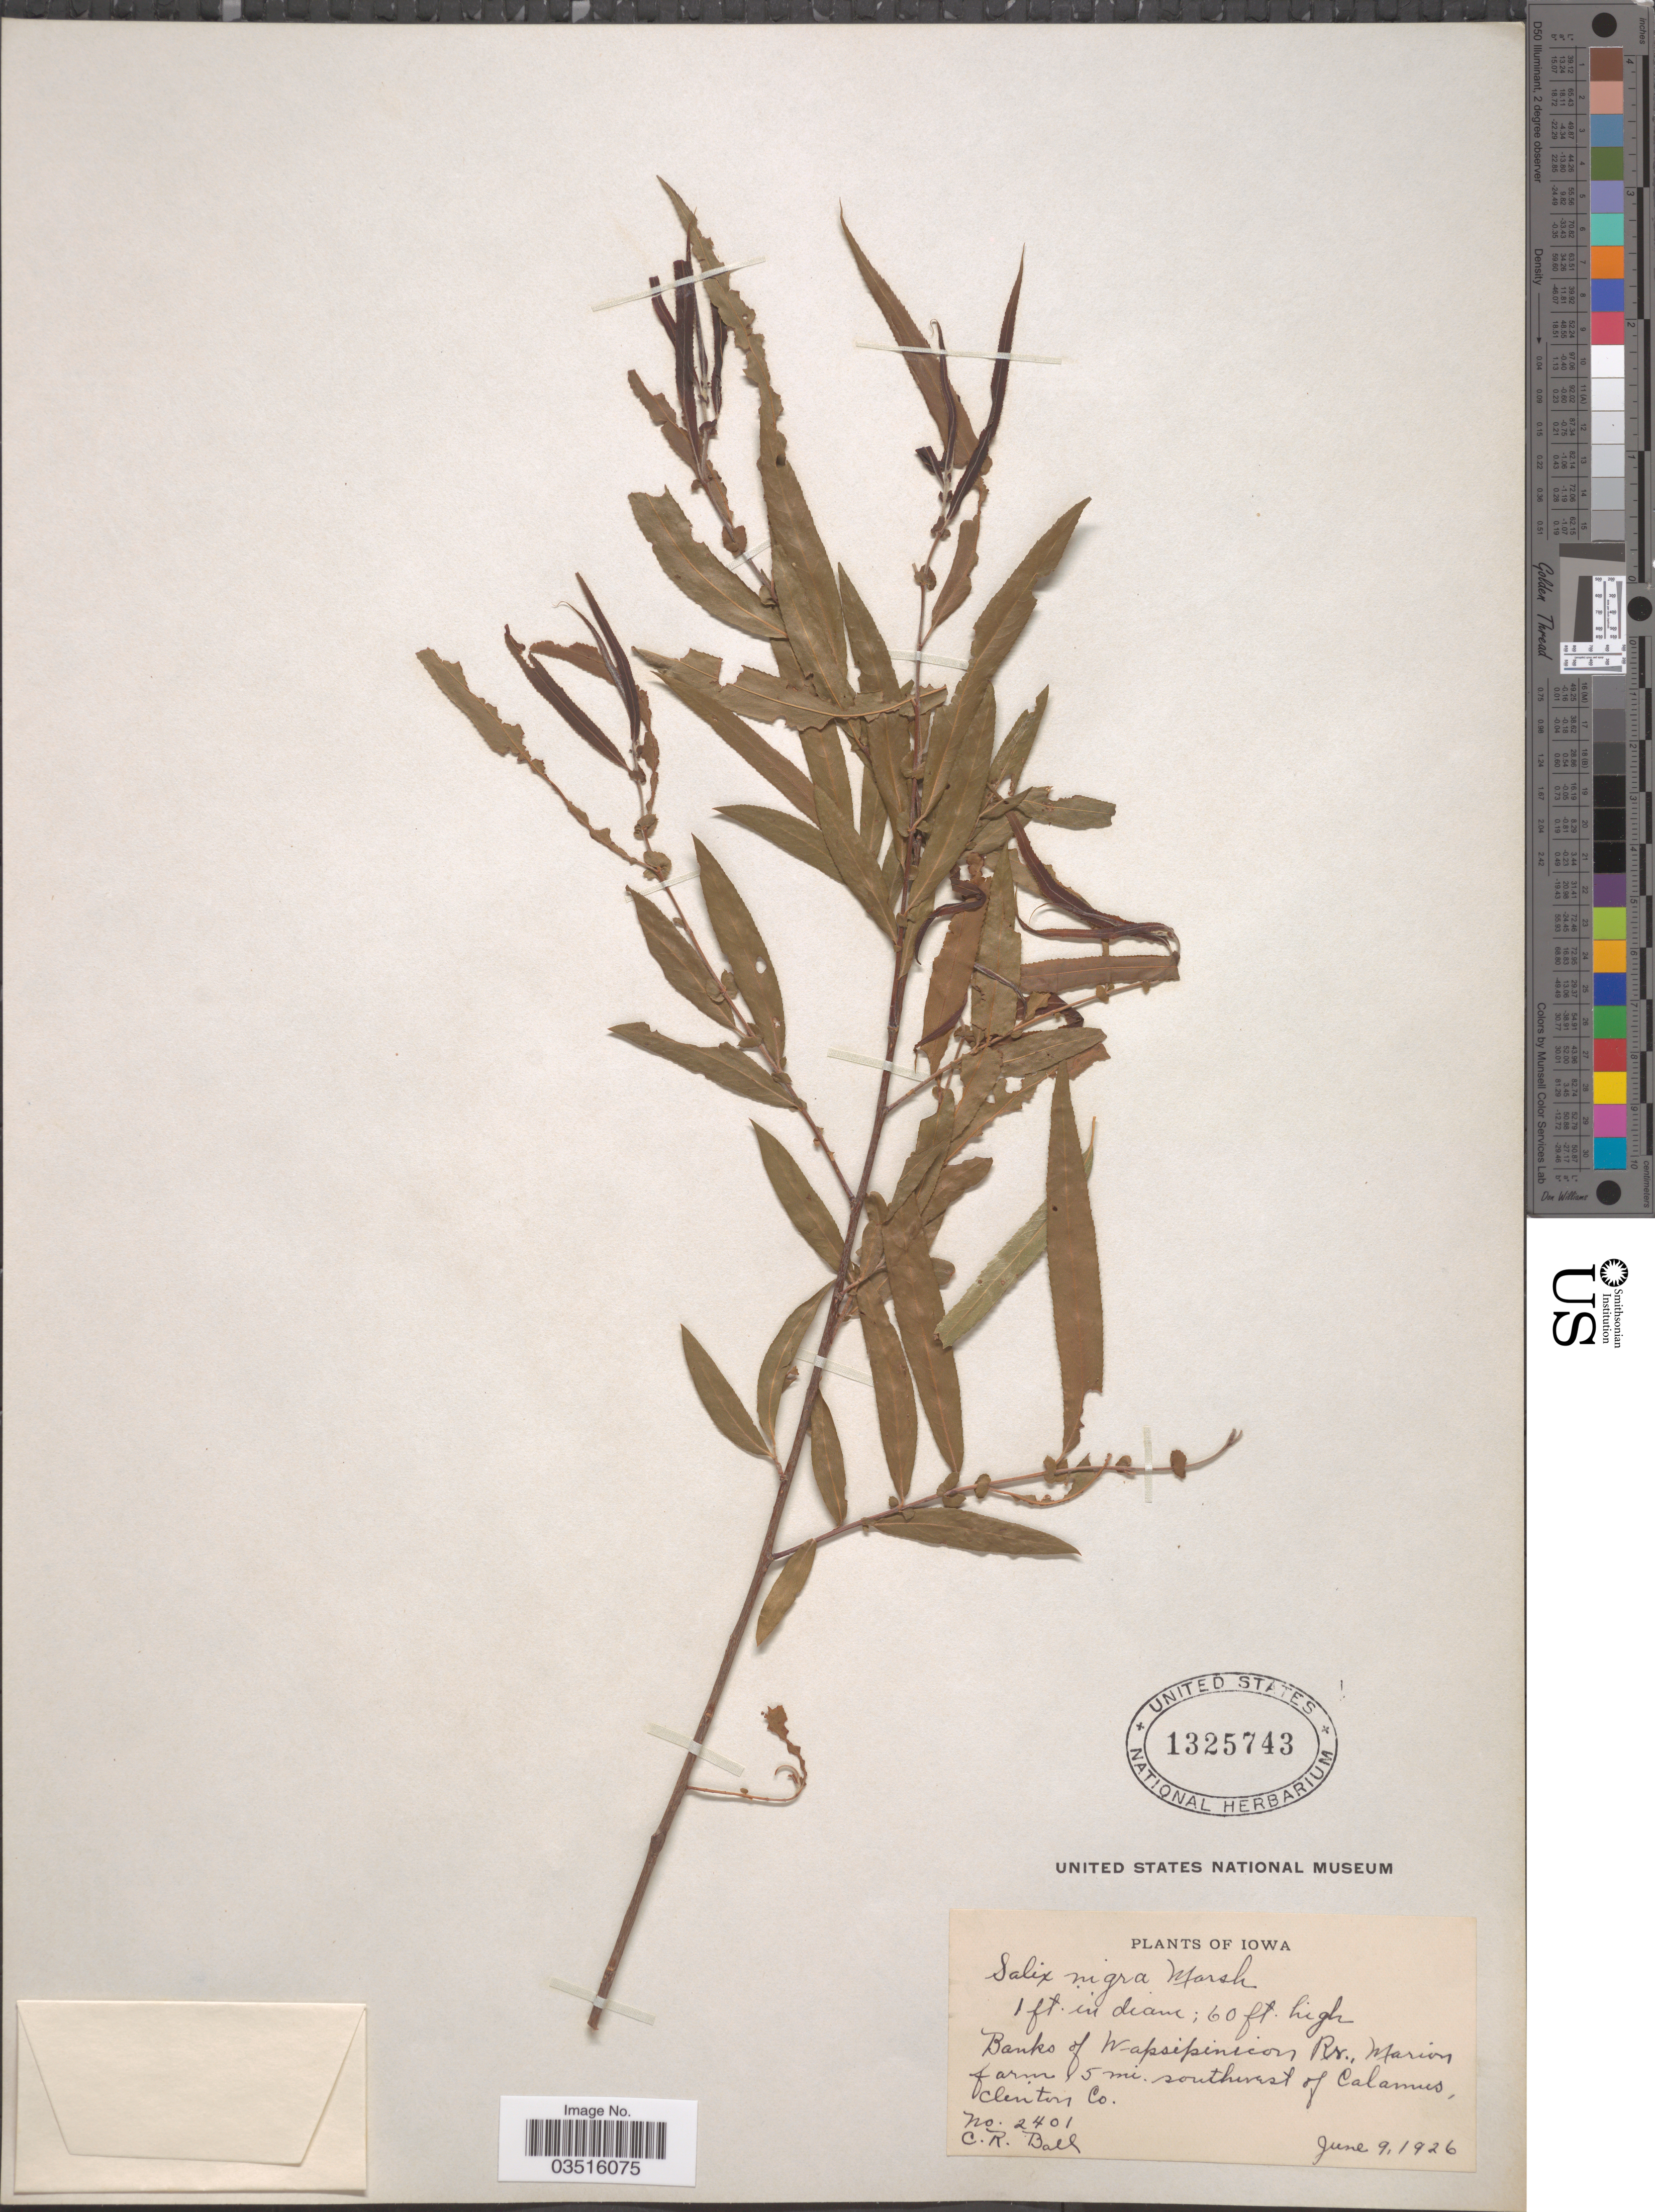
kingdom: Plantae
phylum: Tracheophyta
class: Magnoliopsida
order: Malpighiales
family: Salicaceae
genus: Salix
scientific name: Salix nigra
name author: Marshall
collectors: C. R. Ball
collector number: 2401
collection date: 1926-06-09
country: United States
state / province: Iowa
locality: Banks of Wapsipinicon Rv., Marion farm, 5 mi. southwest of Calamus, Clinton Co.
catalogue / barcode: US 1325743